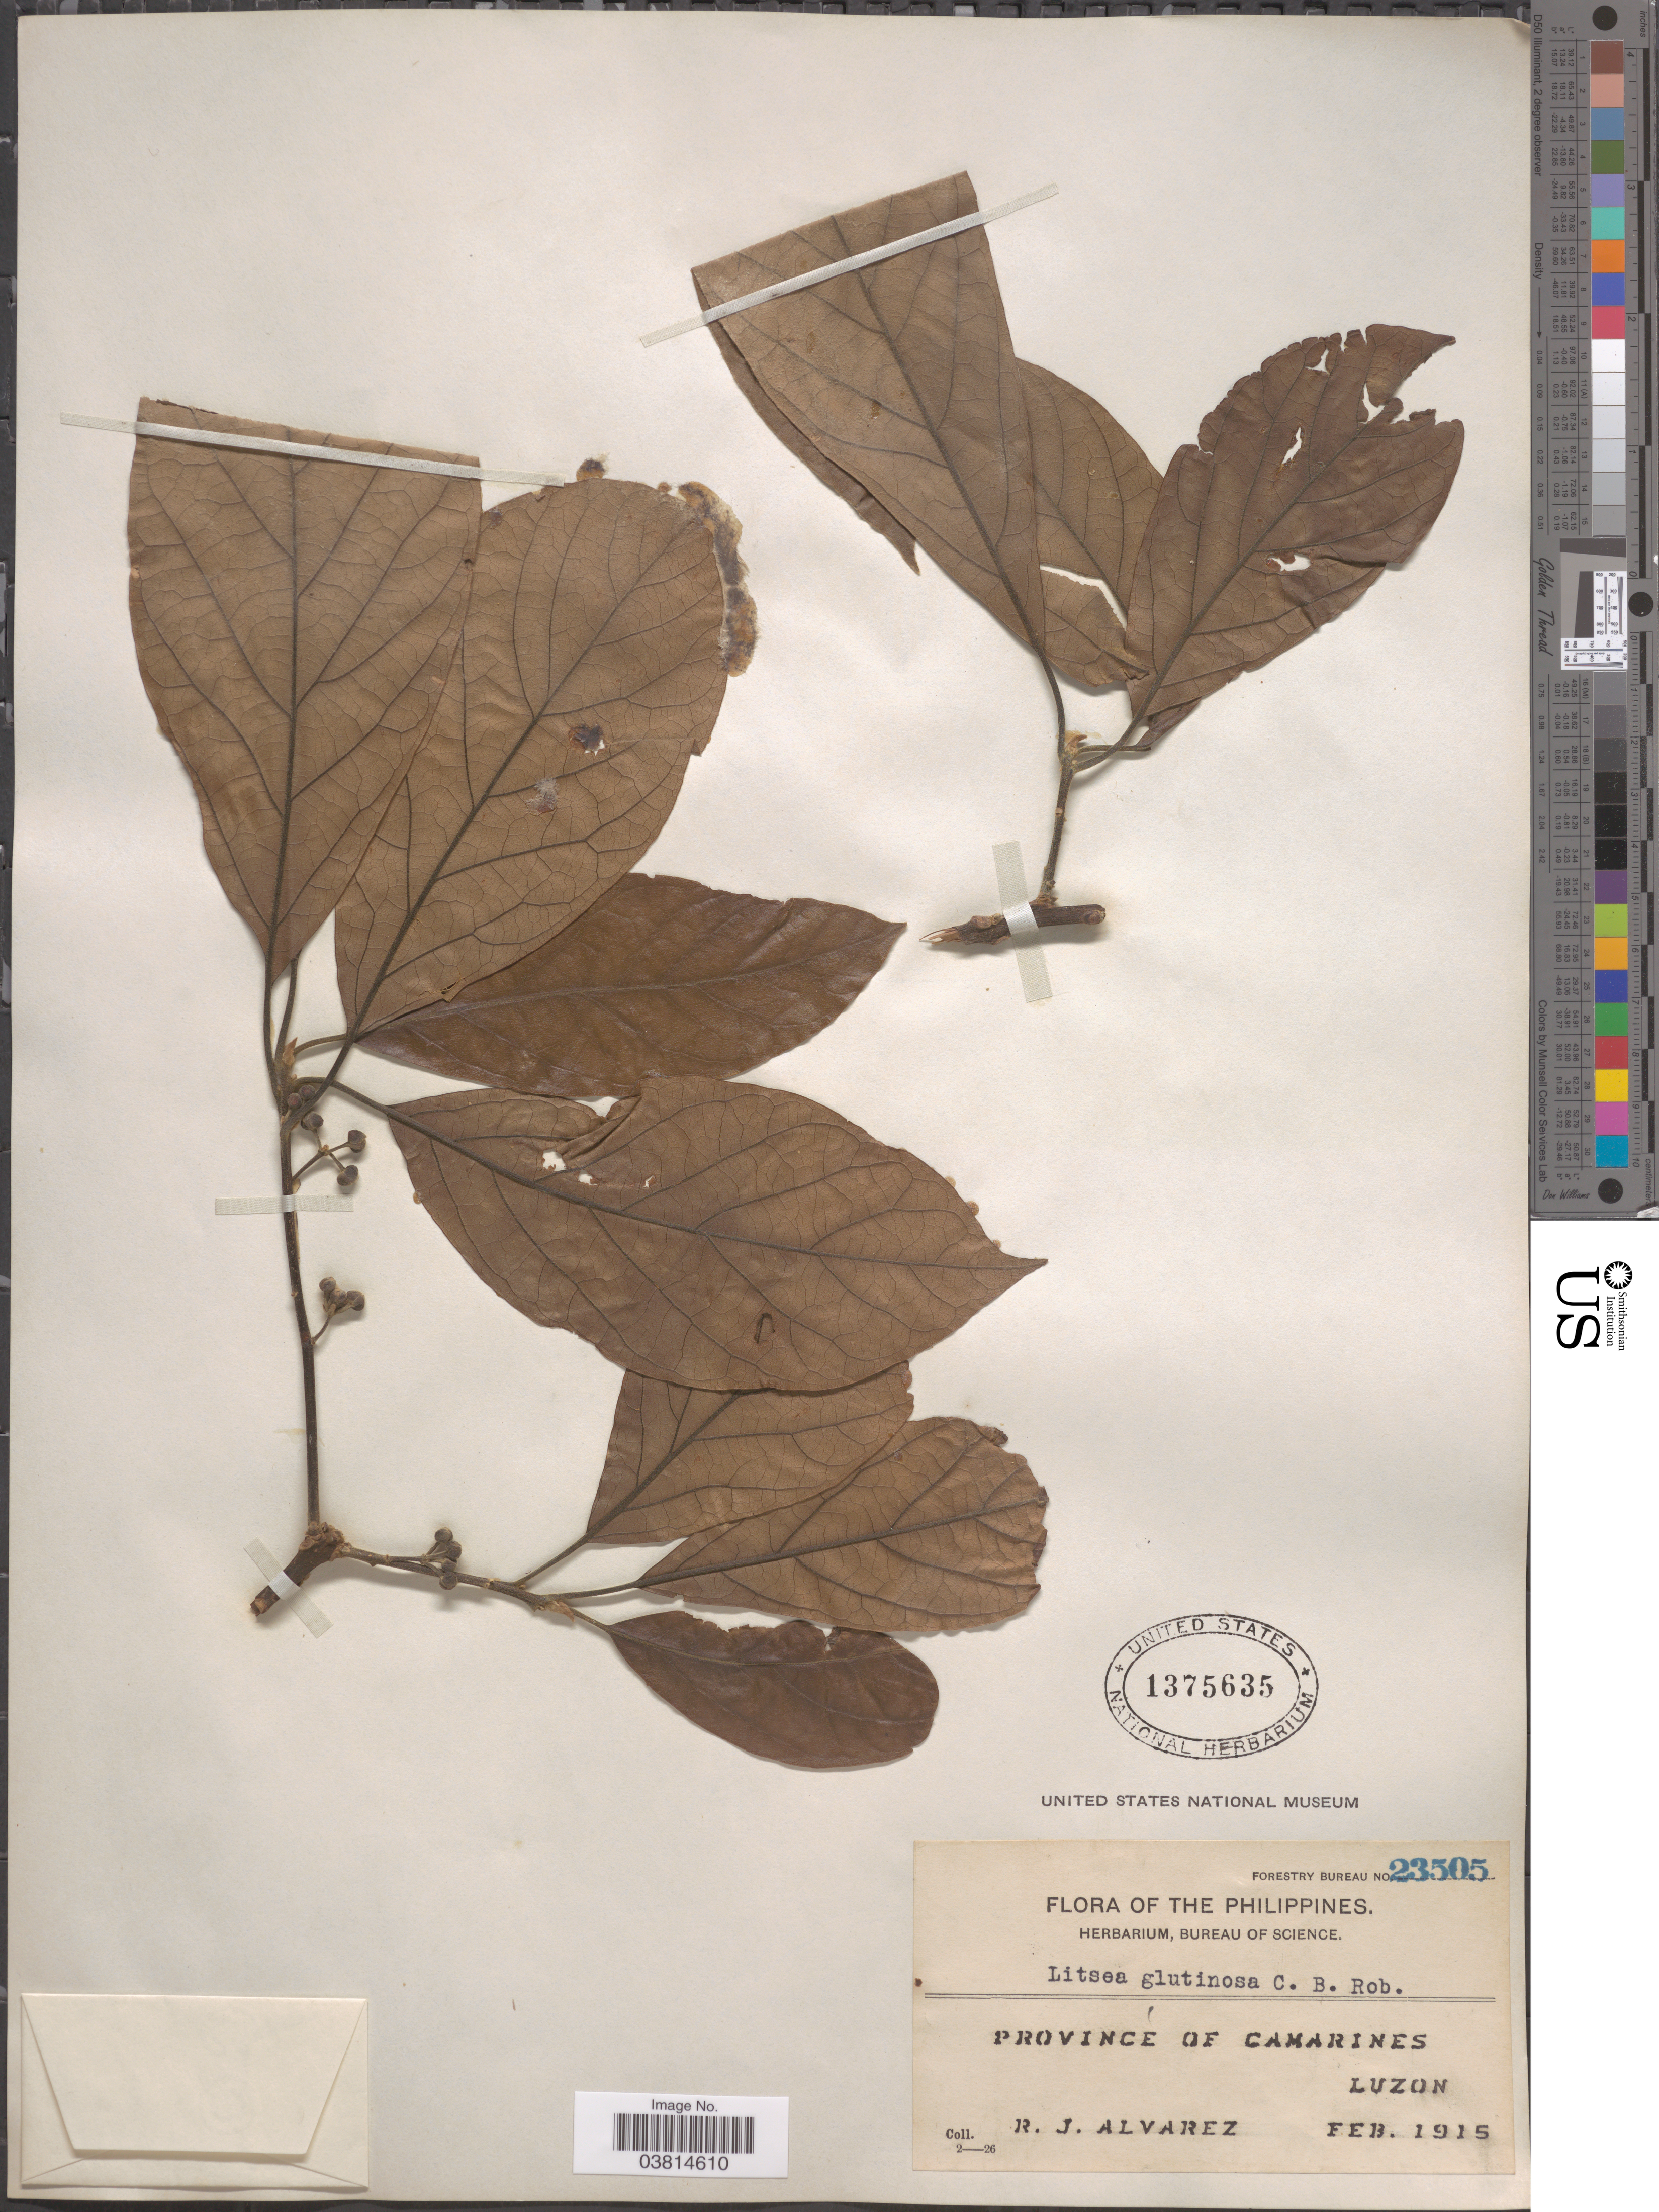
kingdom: Plantae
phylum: Tracheophyta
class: Magnoliopsida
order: Laurales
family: Lauraceae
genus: Litsea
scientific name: Litsea glutinosa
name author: (Lour.) C.B. Rob.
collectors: R. Alvarez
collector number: Forestry Bureau 23505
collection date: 1915-02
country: Philippines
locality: Province of Camarines. Luzon.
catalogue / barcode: US 1375635